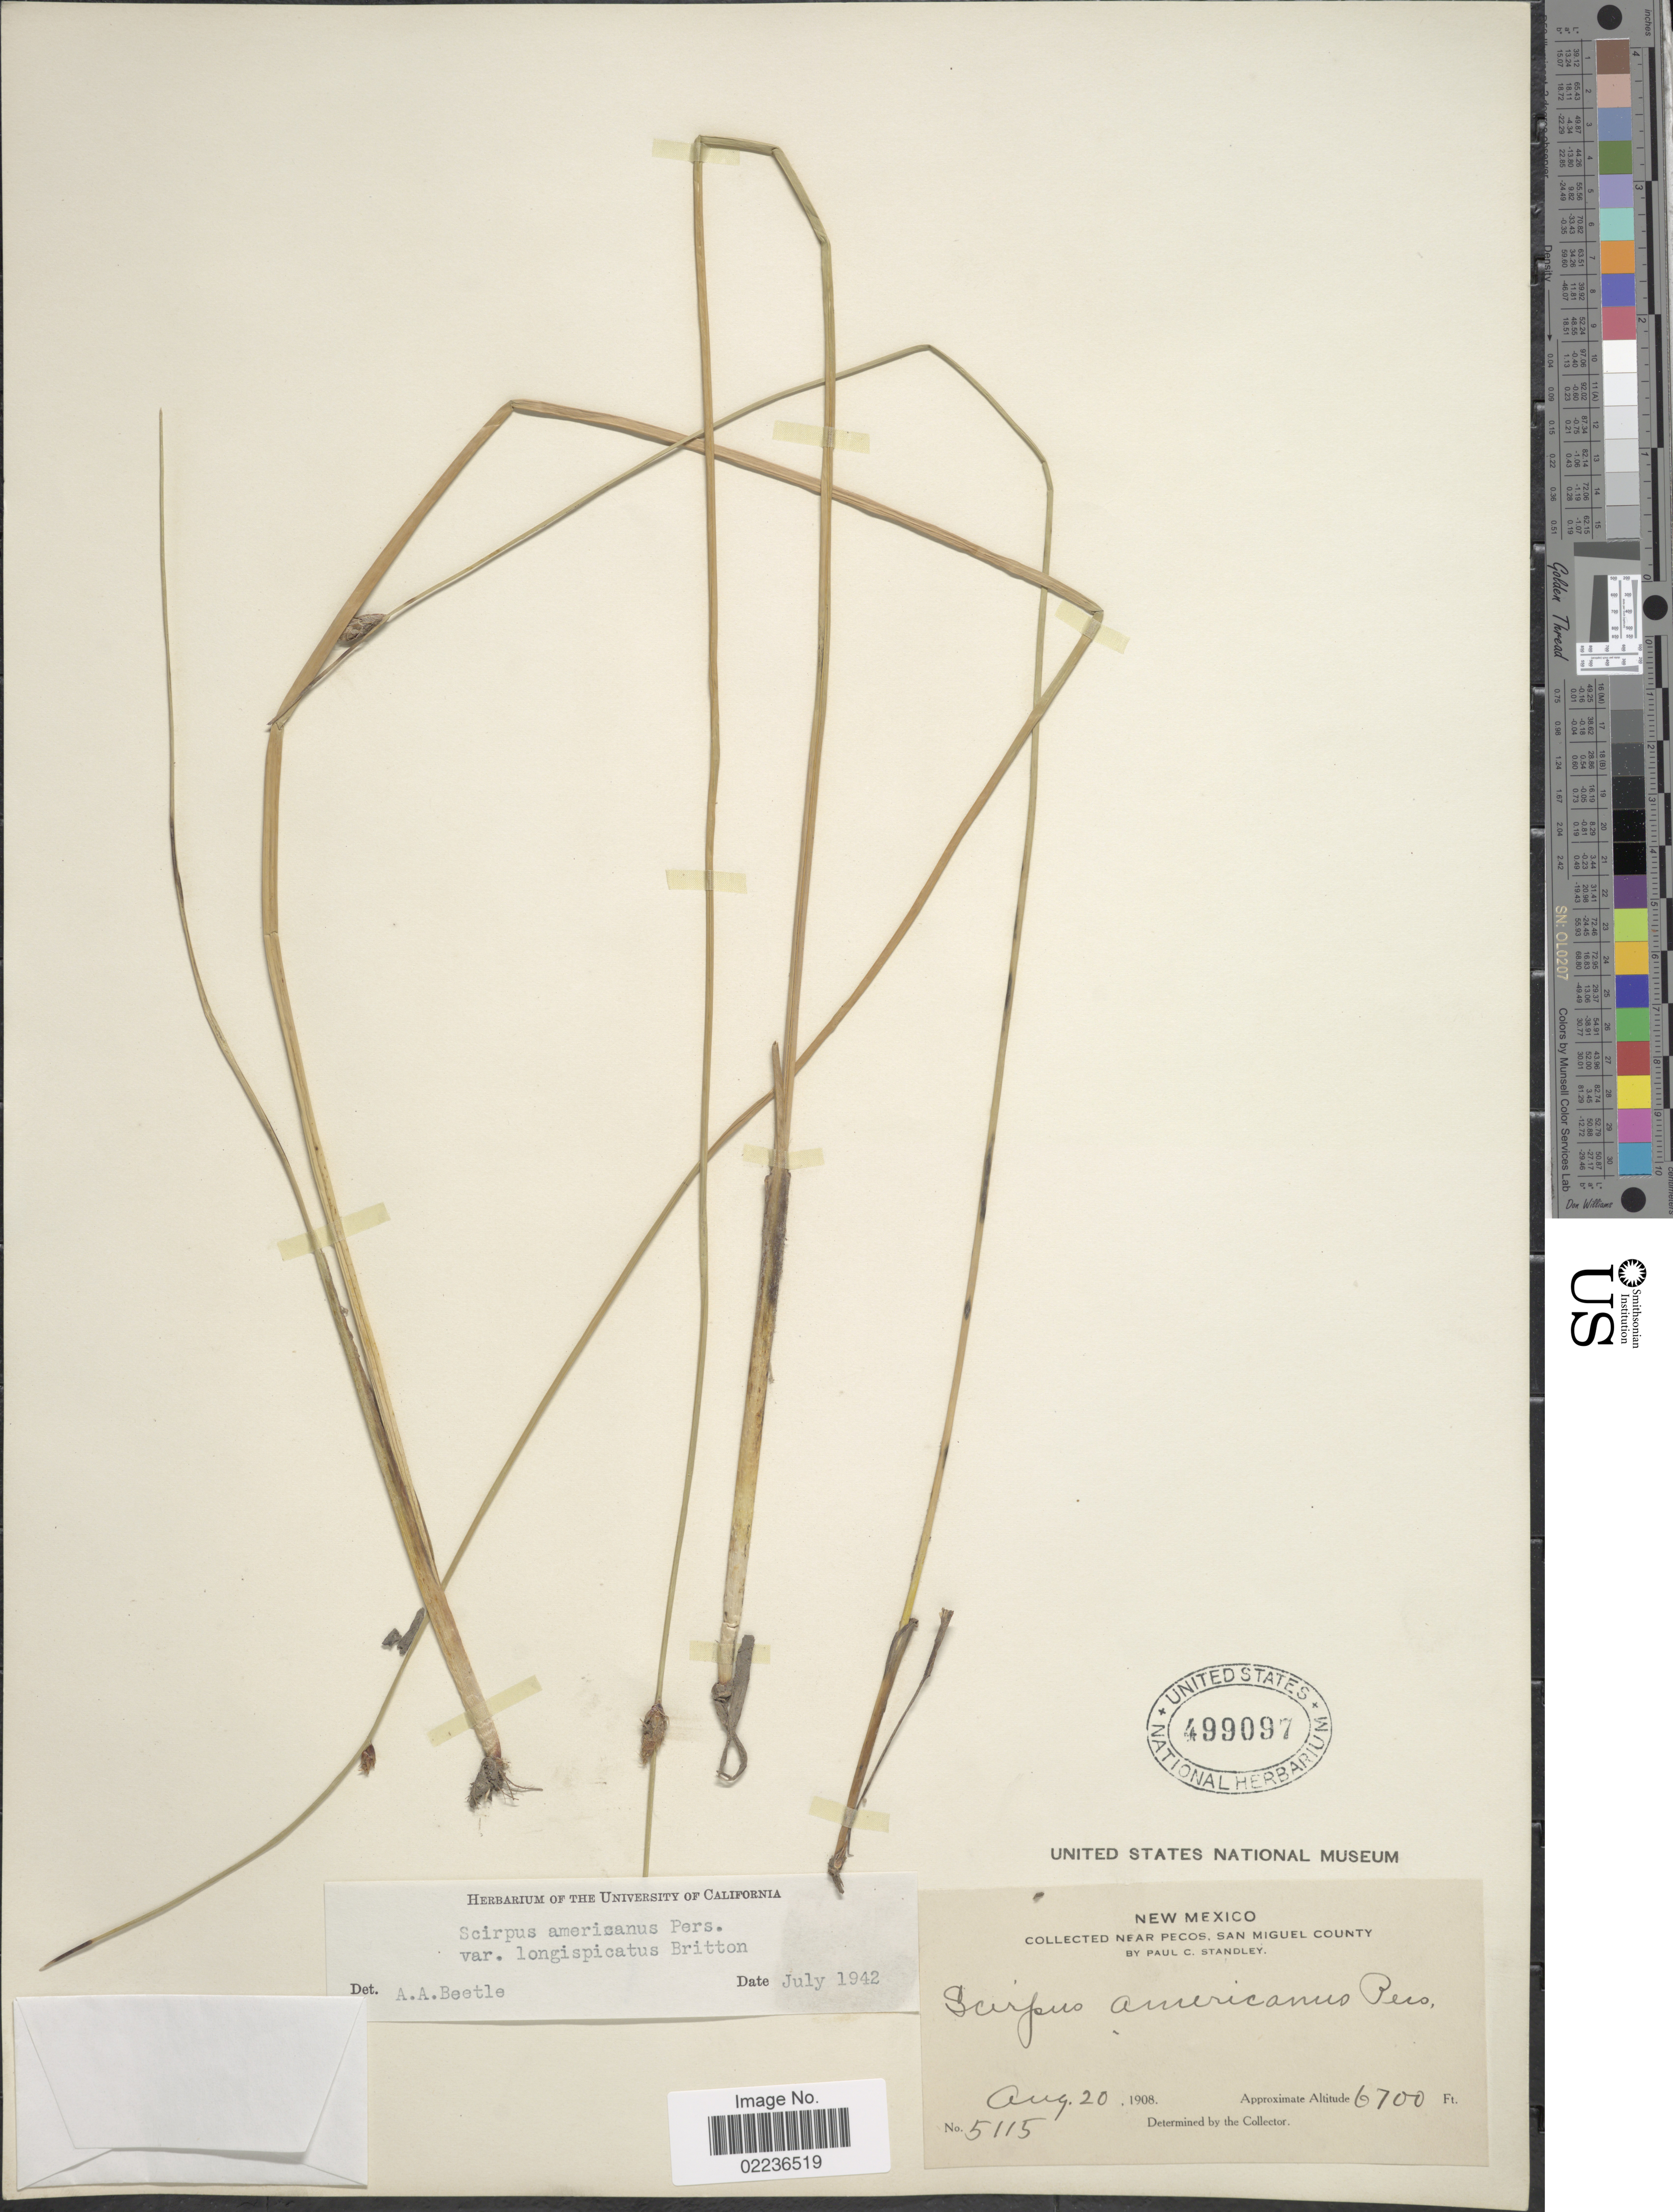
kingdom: Plantae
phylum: Tracheophyta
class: Liliopsida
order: Poales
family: Cyperaceae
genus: Schoenoplectus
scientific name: Schoenoplectus pungens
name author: (Vahl) Palla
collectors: P. C. Standley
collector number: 5115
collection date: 1908-08-20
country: United States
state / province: New Mexico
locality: Near Pecos, San Miguel County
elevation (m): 2042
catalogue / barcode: US 499097